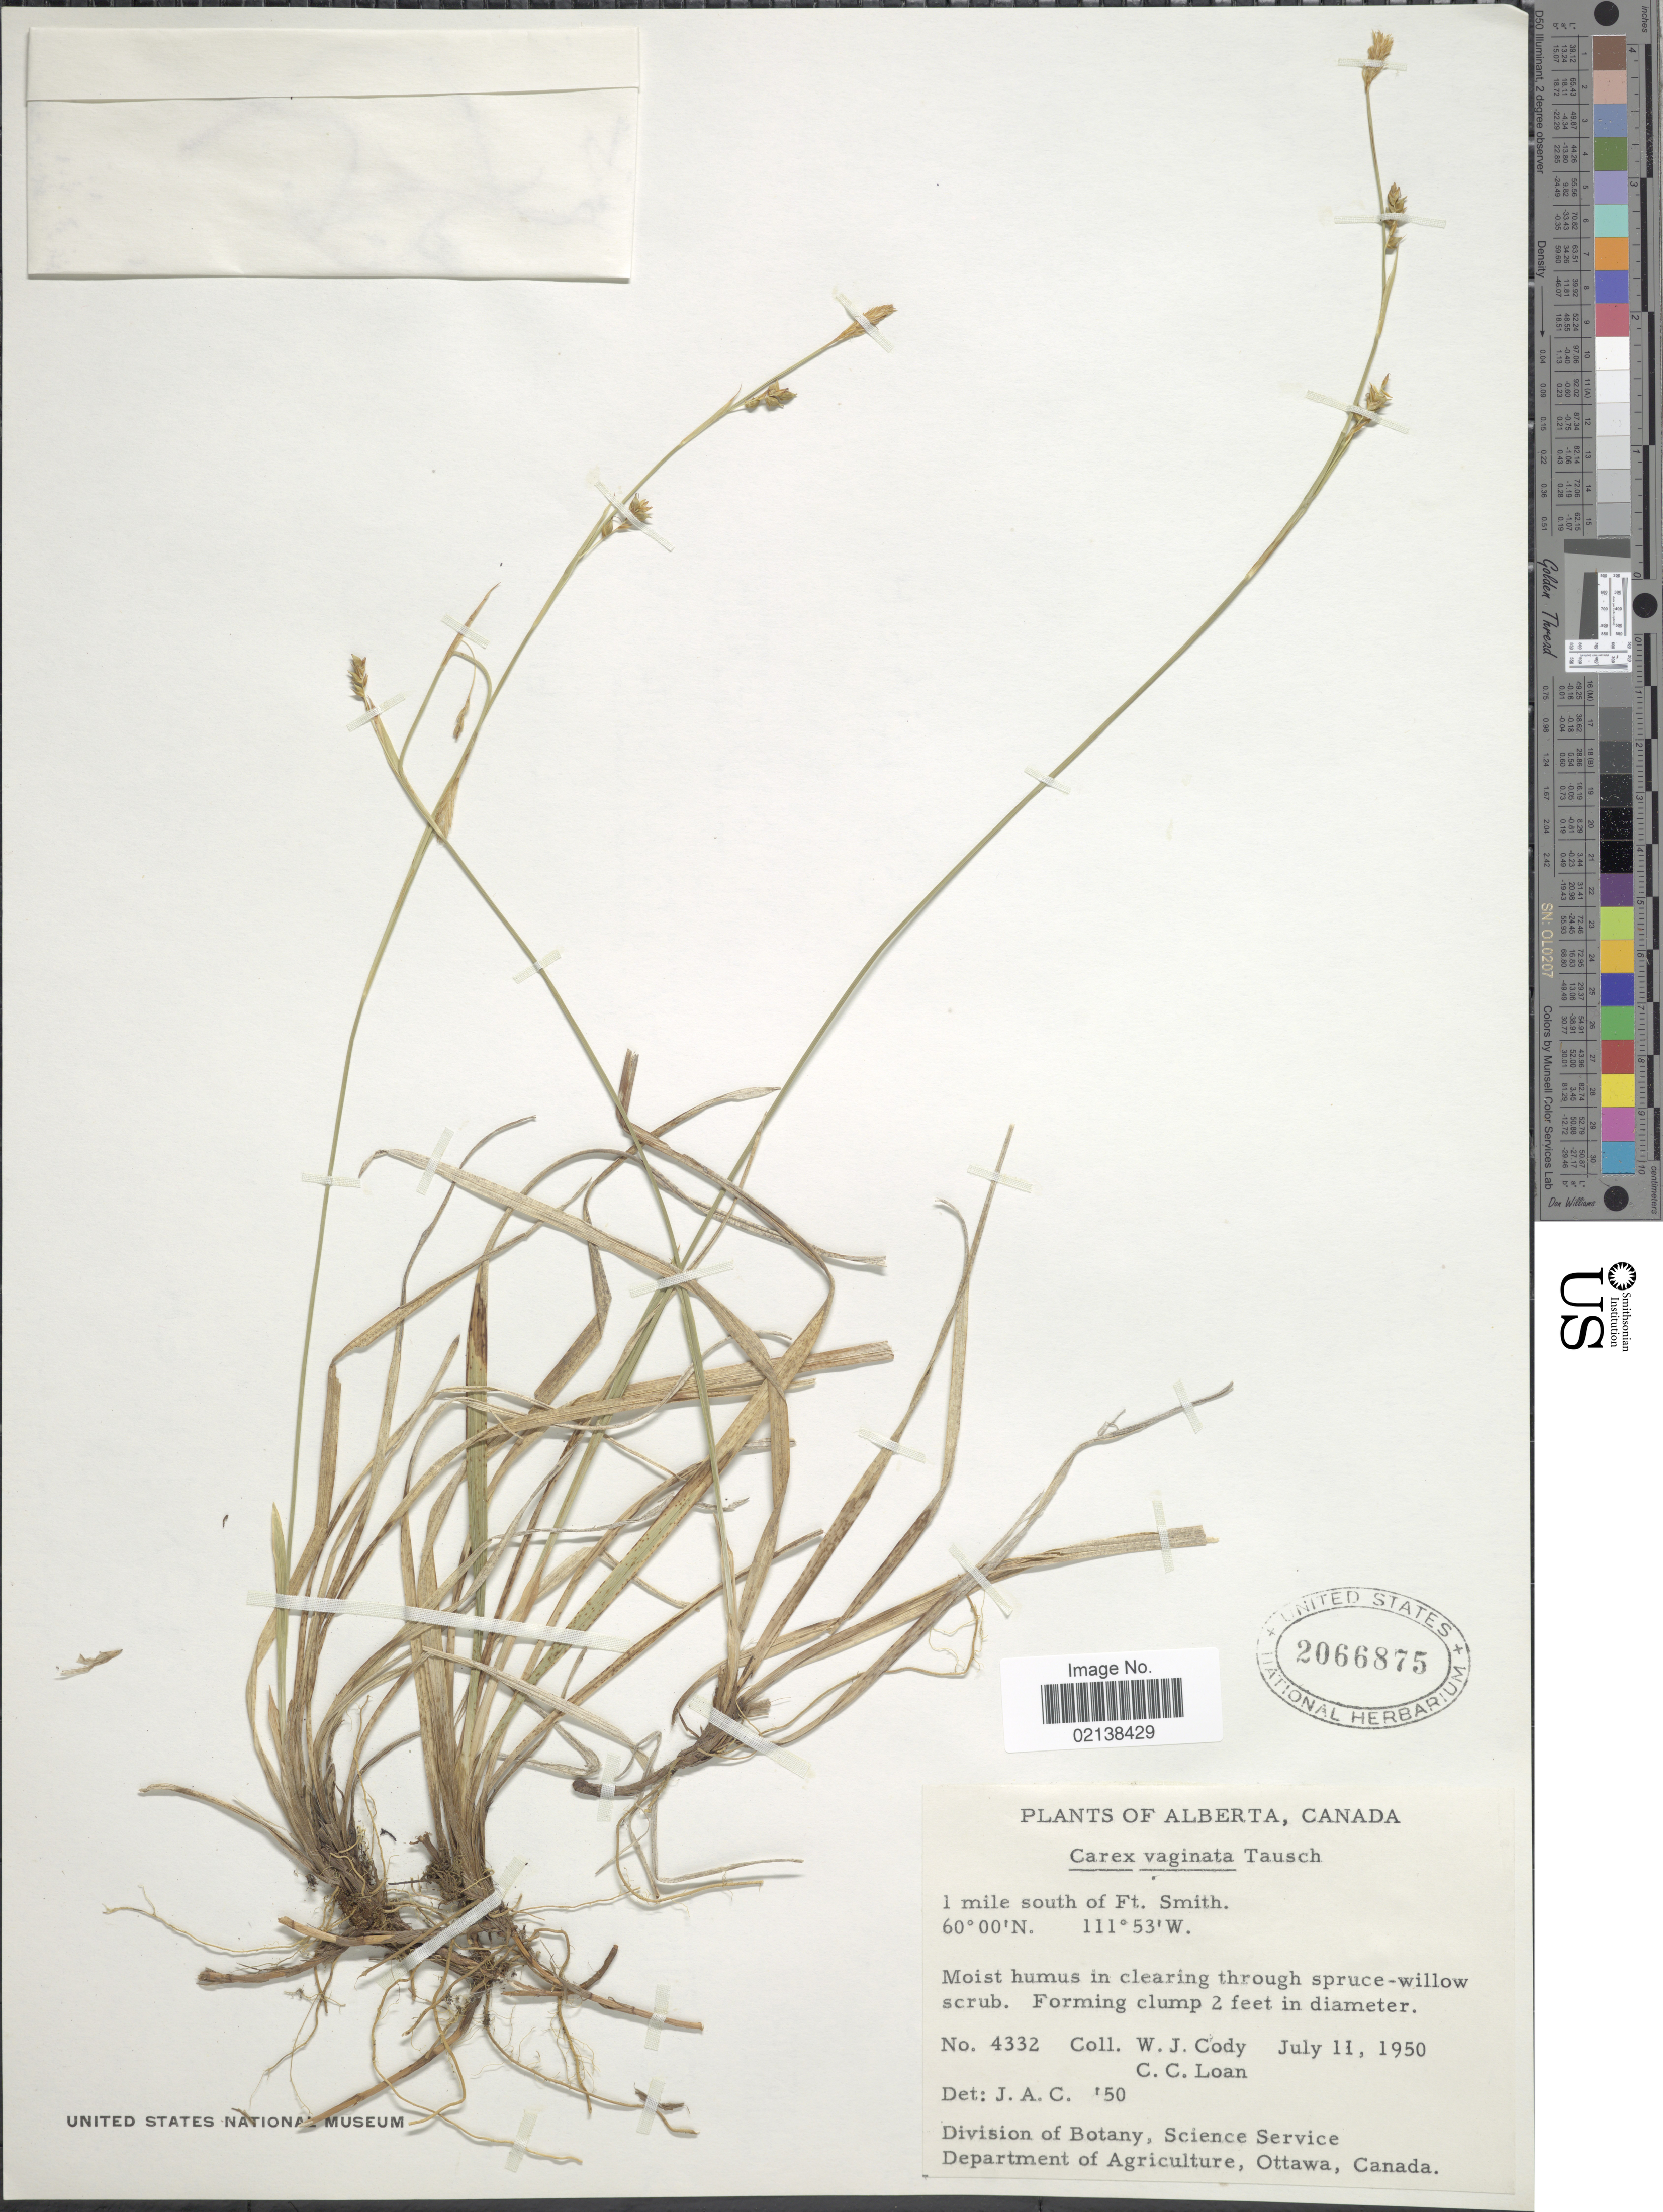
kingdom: Plantae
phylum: Tracheophyta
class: Liliopsida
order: Poales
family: Cyperaceae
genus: Carex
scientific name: Carex vaginata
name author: Tausch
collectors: W. Cody & C. Loan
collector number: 4332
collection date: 1950-07-11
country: Canada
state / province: Alberta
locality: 1 miles south of Ft. Smith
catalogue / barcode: US 2066875